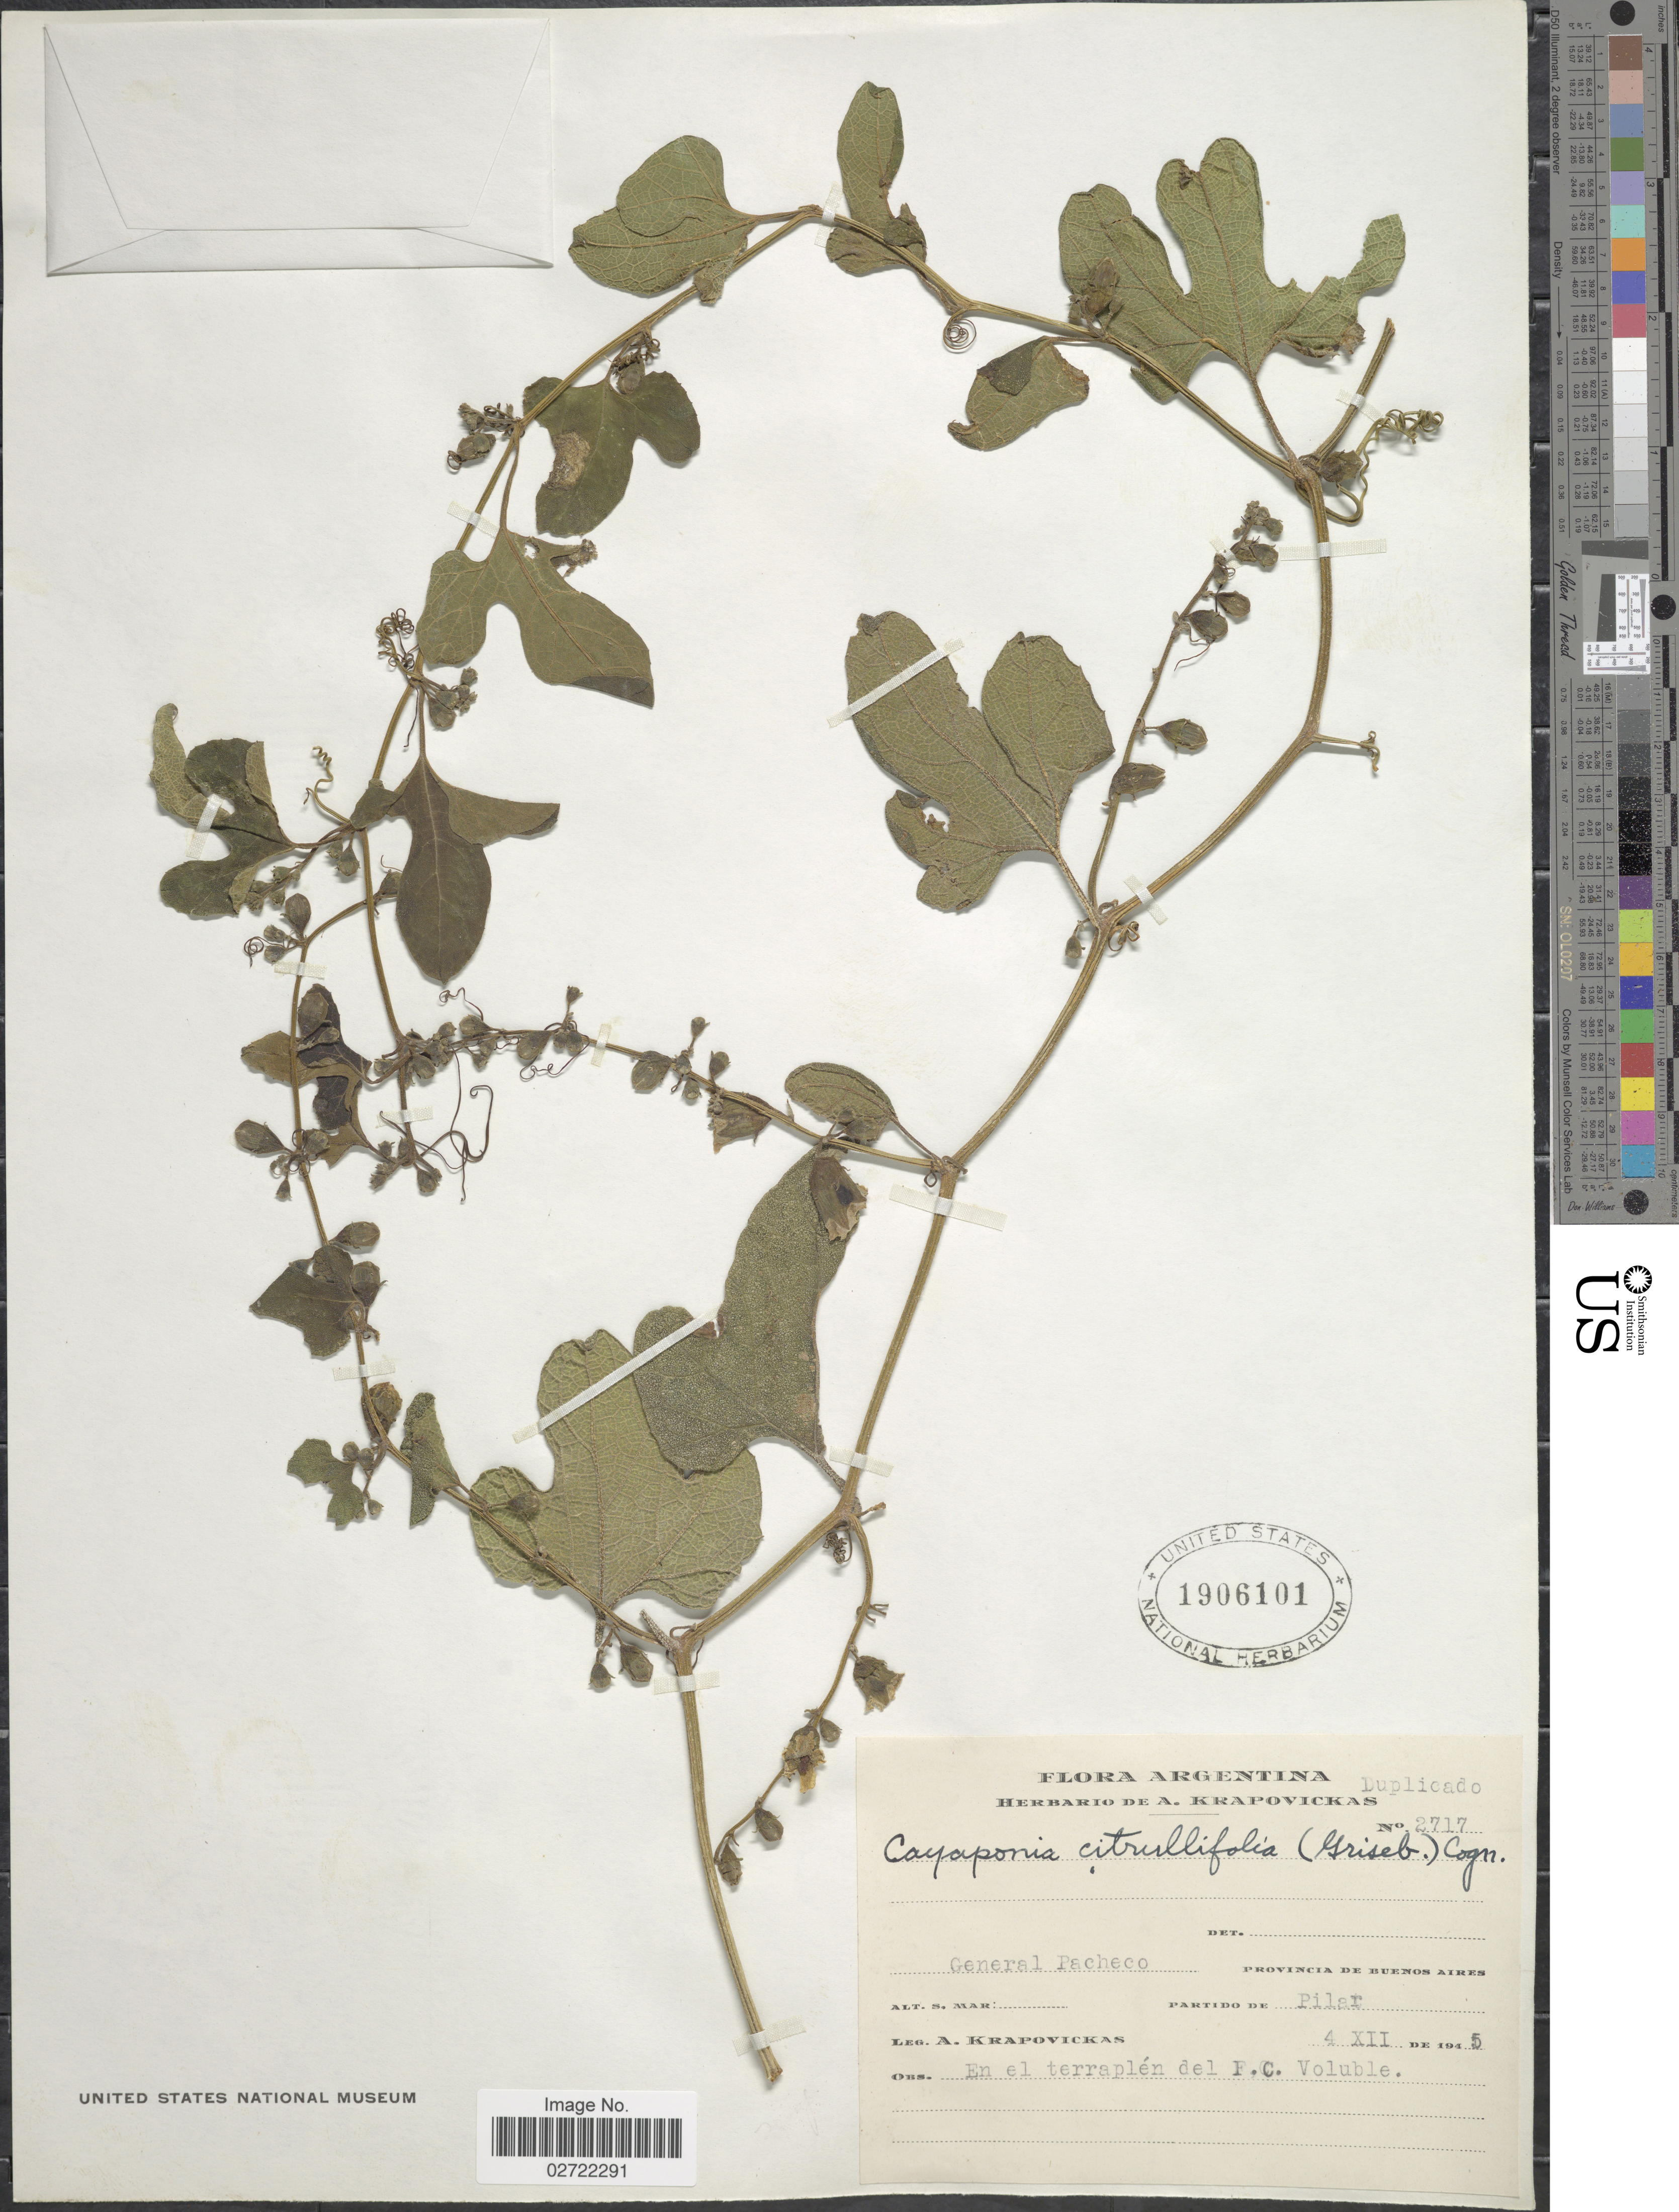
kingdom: Plantae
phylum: Tracheophyta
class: Magnoliopsida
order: Cucurbitales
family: Cucurbitaceae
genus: Cayaponia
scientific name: Cayaponia bonariensis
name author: (Mill.) Mart. Crov.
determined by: Nee, Michael H.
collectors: A. Krapovickas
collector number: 2717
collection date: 1945-12-04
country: Argentina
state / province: Buenos Aires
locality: General Pacheco.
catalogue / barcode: US 1906101